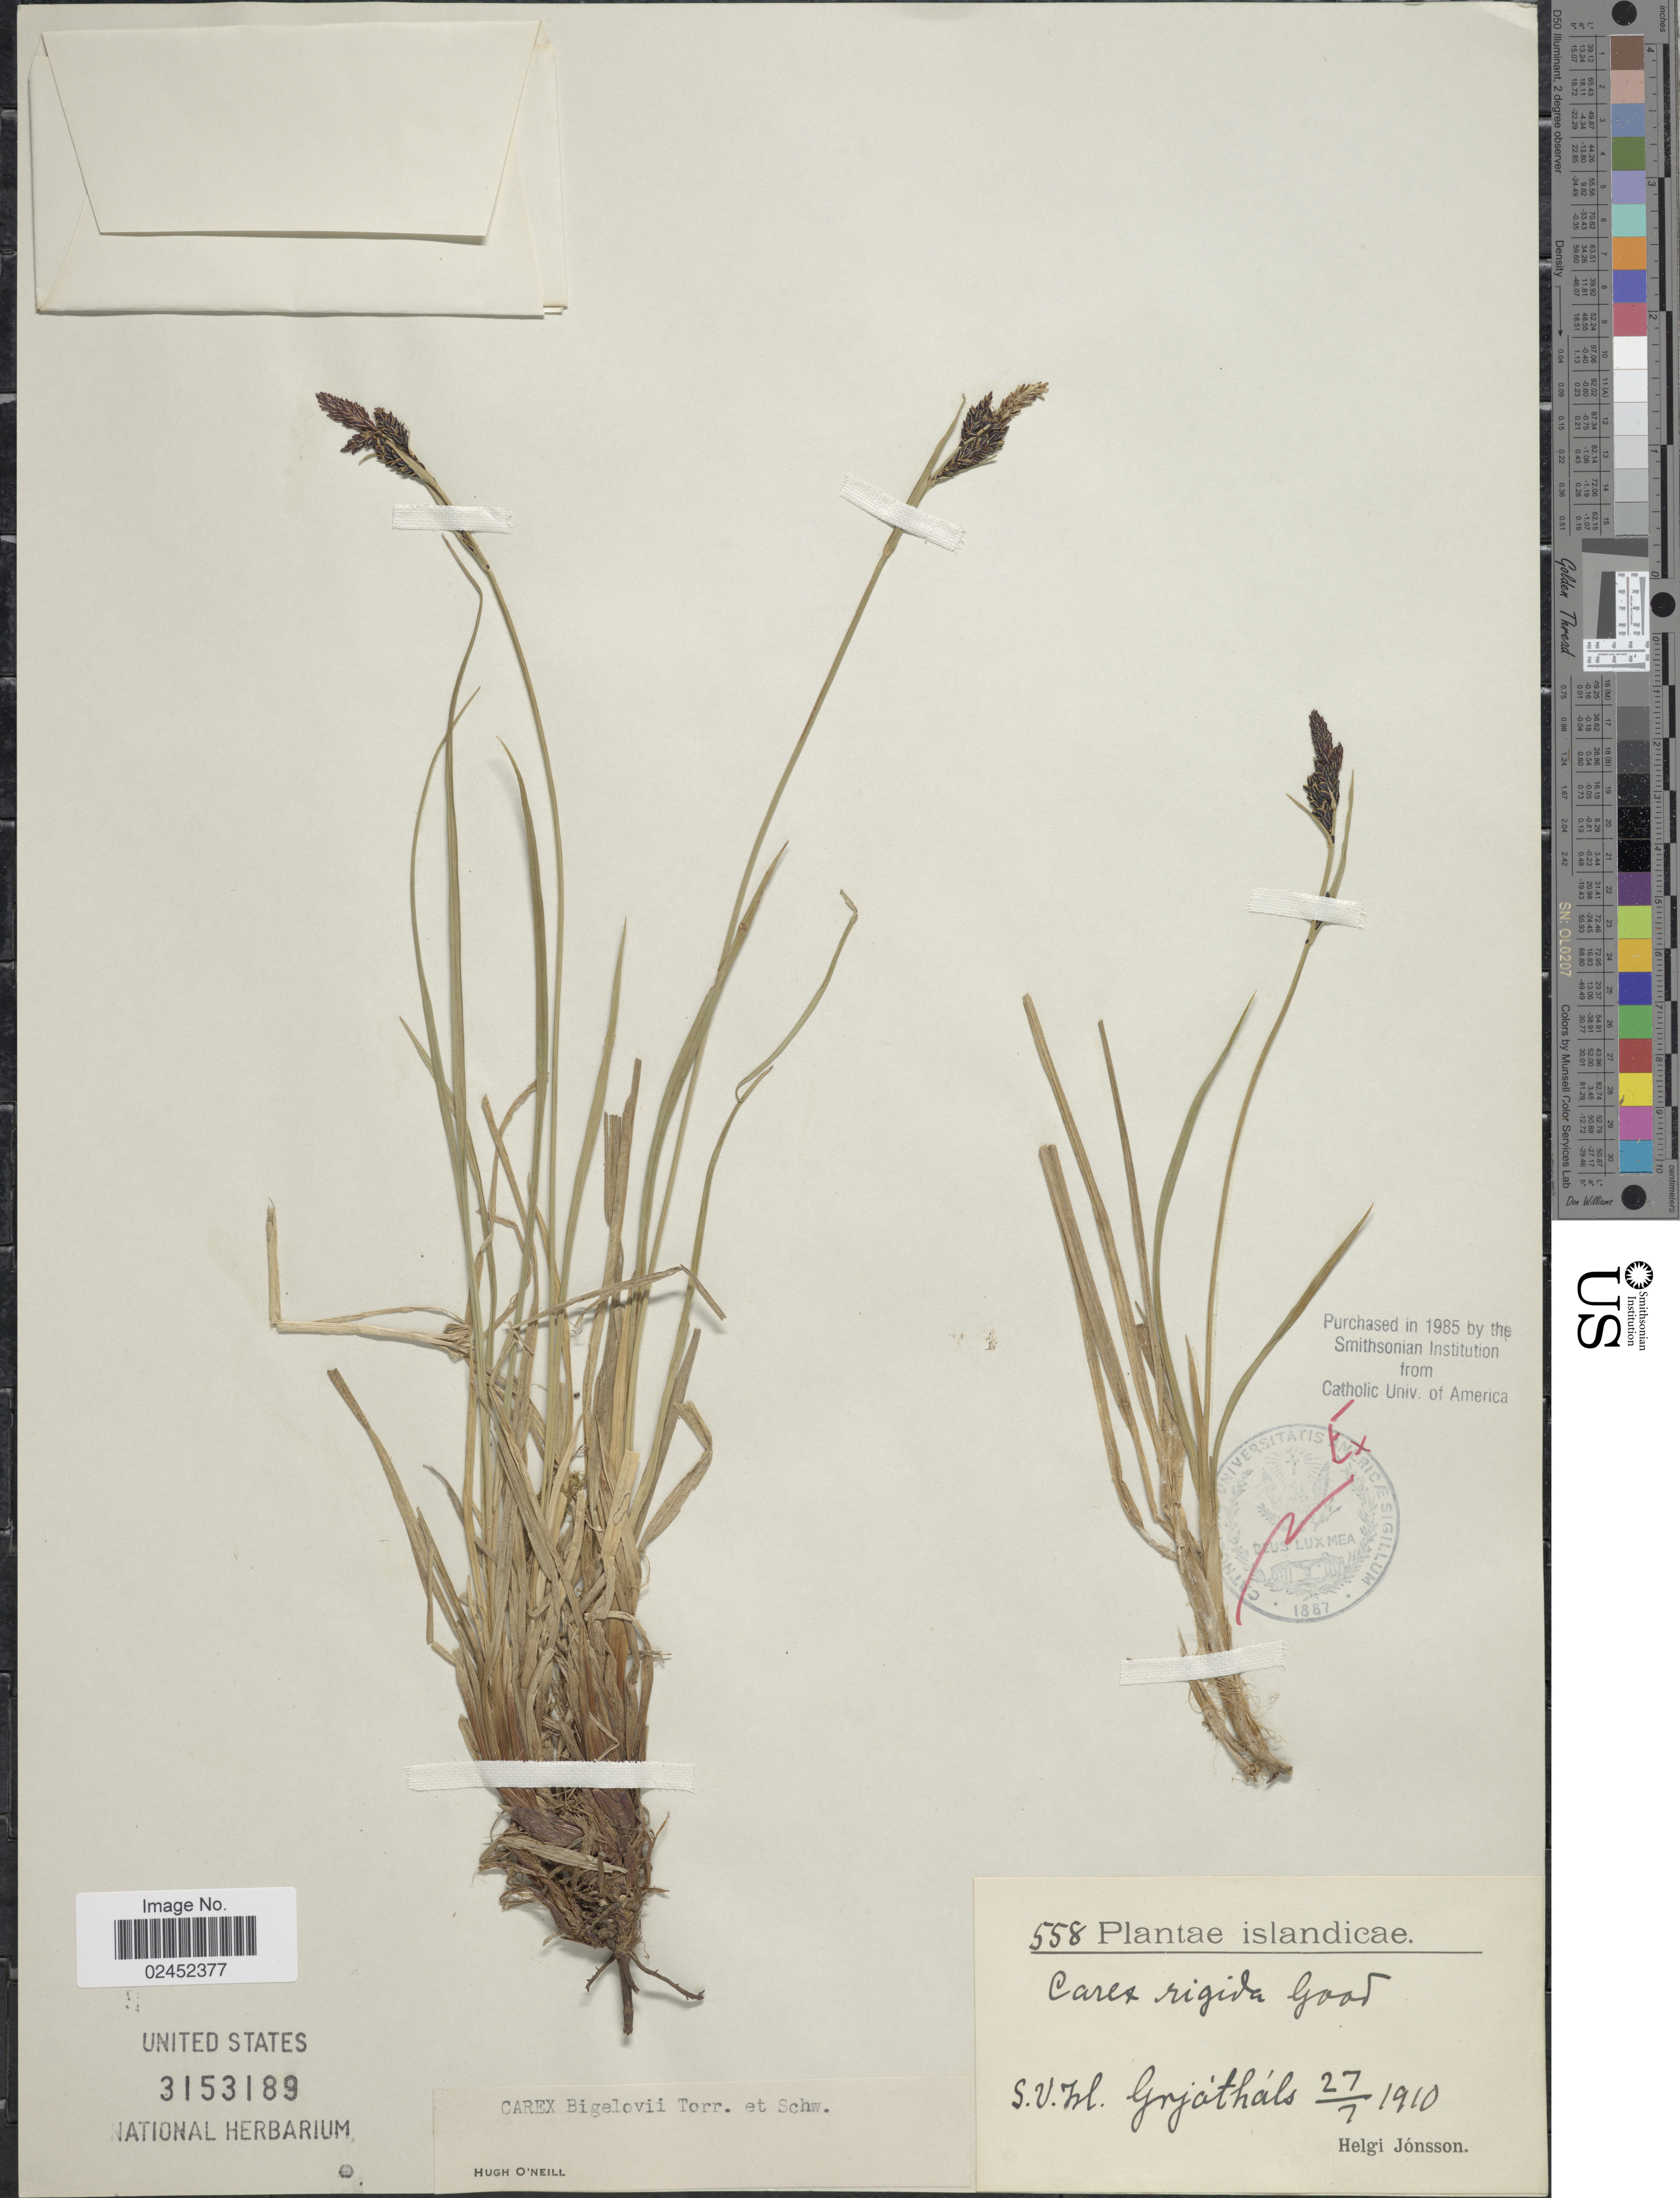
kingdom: Plantae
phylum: Tracheophyta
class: Liliopsida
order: Poales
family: Cyperaceae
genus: Carex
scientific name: Carex bigelowii subsp. bigelowii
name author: Torr. ex Schwein.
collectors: H. Jónsson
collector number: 558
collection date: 1910-07-27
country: Iceland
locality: Islandicae, S. V. Zl. Grjathals.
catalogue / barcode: US 3153189